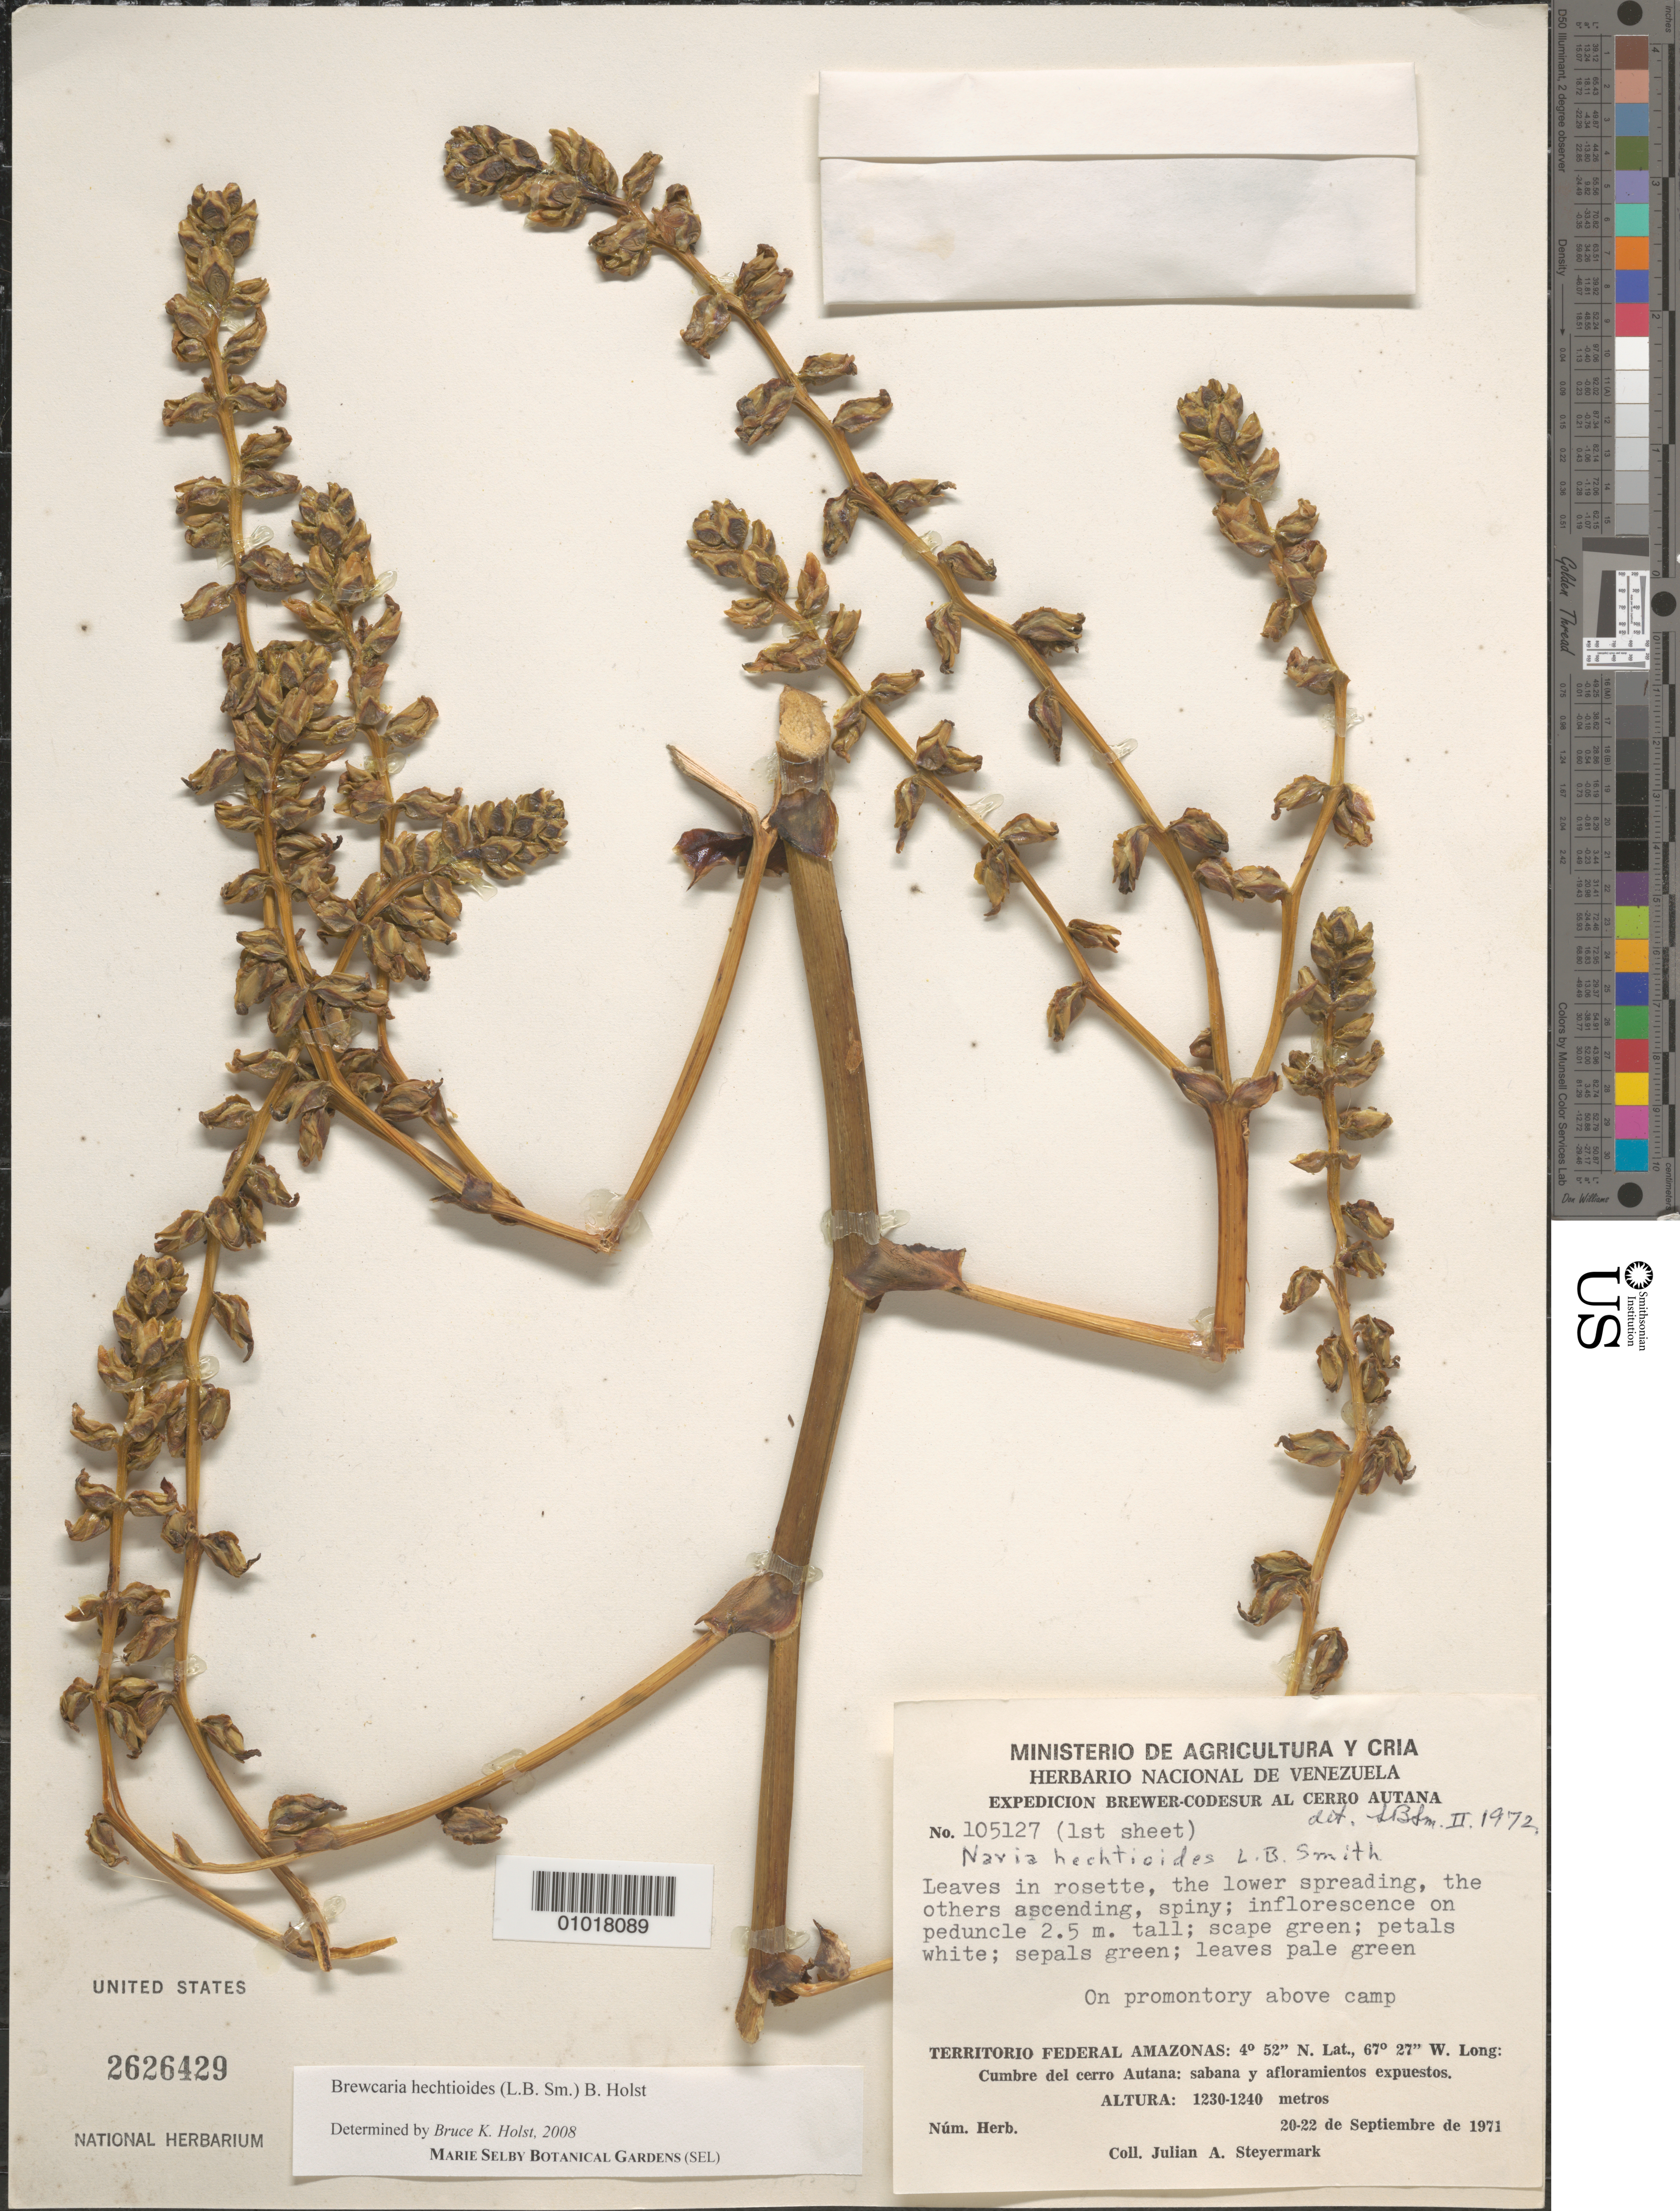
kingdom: Plantae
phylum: Tracheophyta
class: Liliopsida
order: Poales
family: Bromeliaceae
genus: Brewcaria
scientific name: Brewcaria hechtioides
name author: (L.B. Sm.) B. Holst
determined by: Holst, Bruce K.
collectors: J. Steyermark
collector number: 105127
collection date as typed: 20-Sep-71 to 22-Sep-71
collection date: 1971-09-20/1971-09-22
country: Venezuela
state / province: Amazonas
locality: Cerro Autana; on promentory above camp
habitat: Savanna and exposed outcrops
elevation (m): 1230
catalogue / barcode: US 2626429